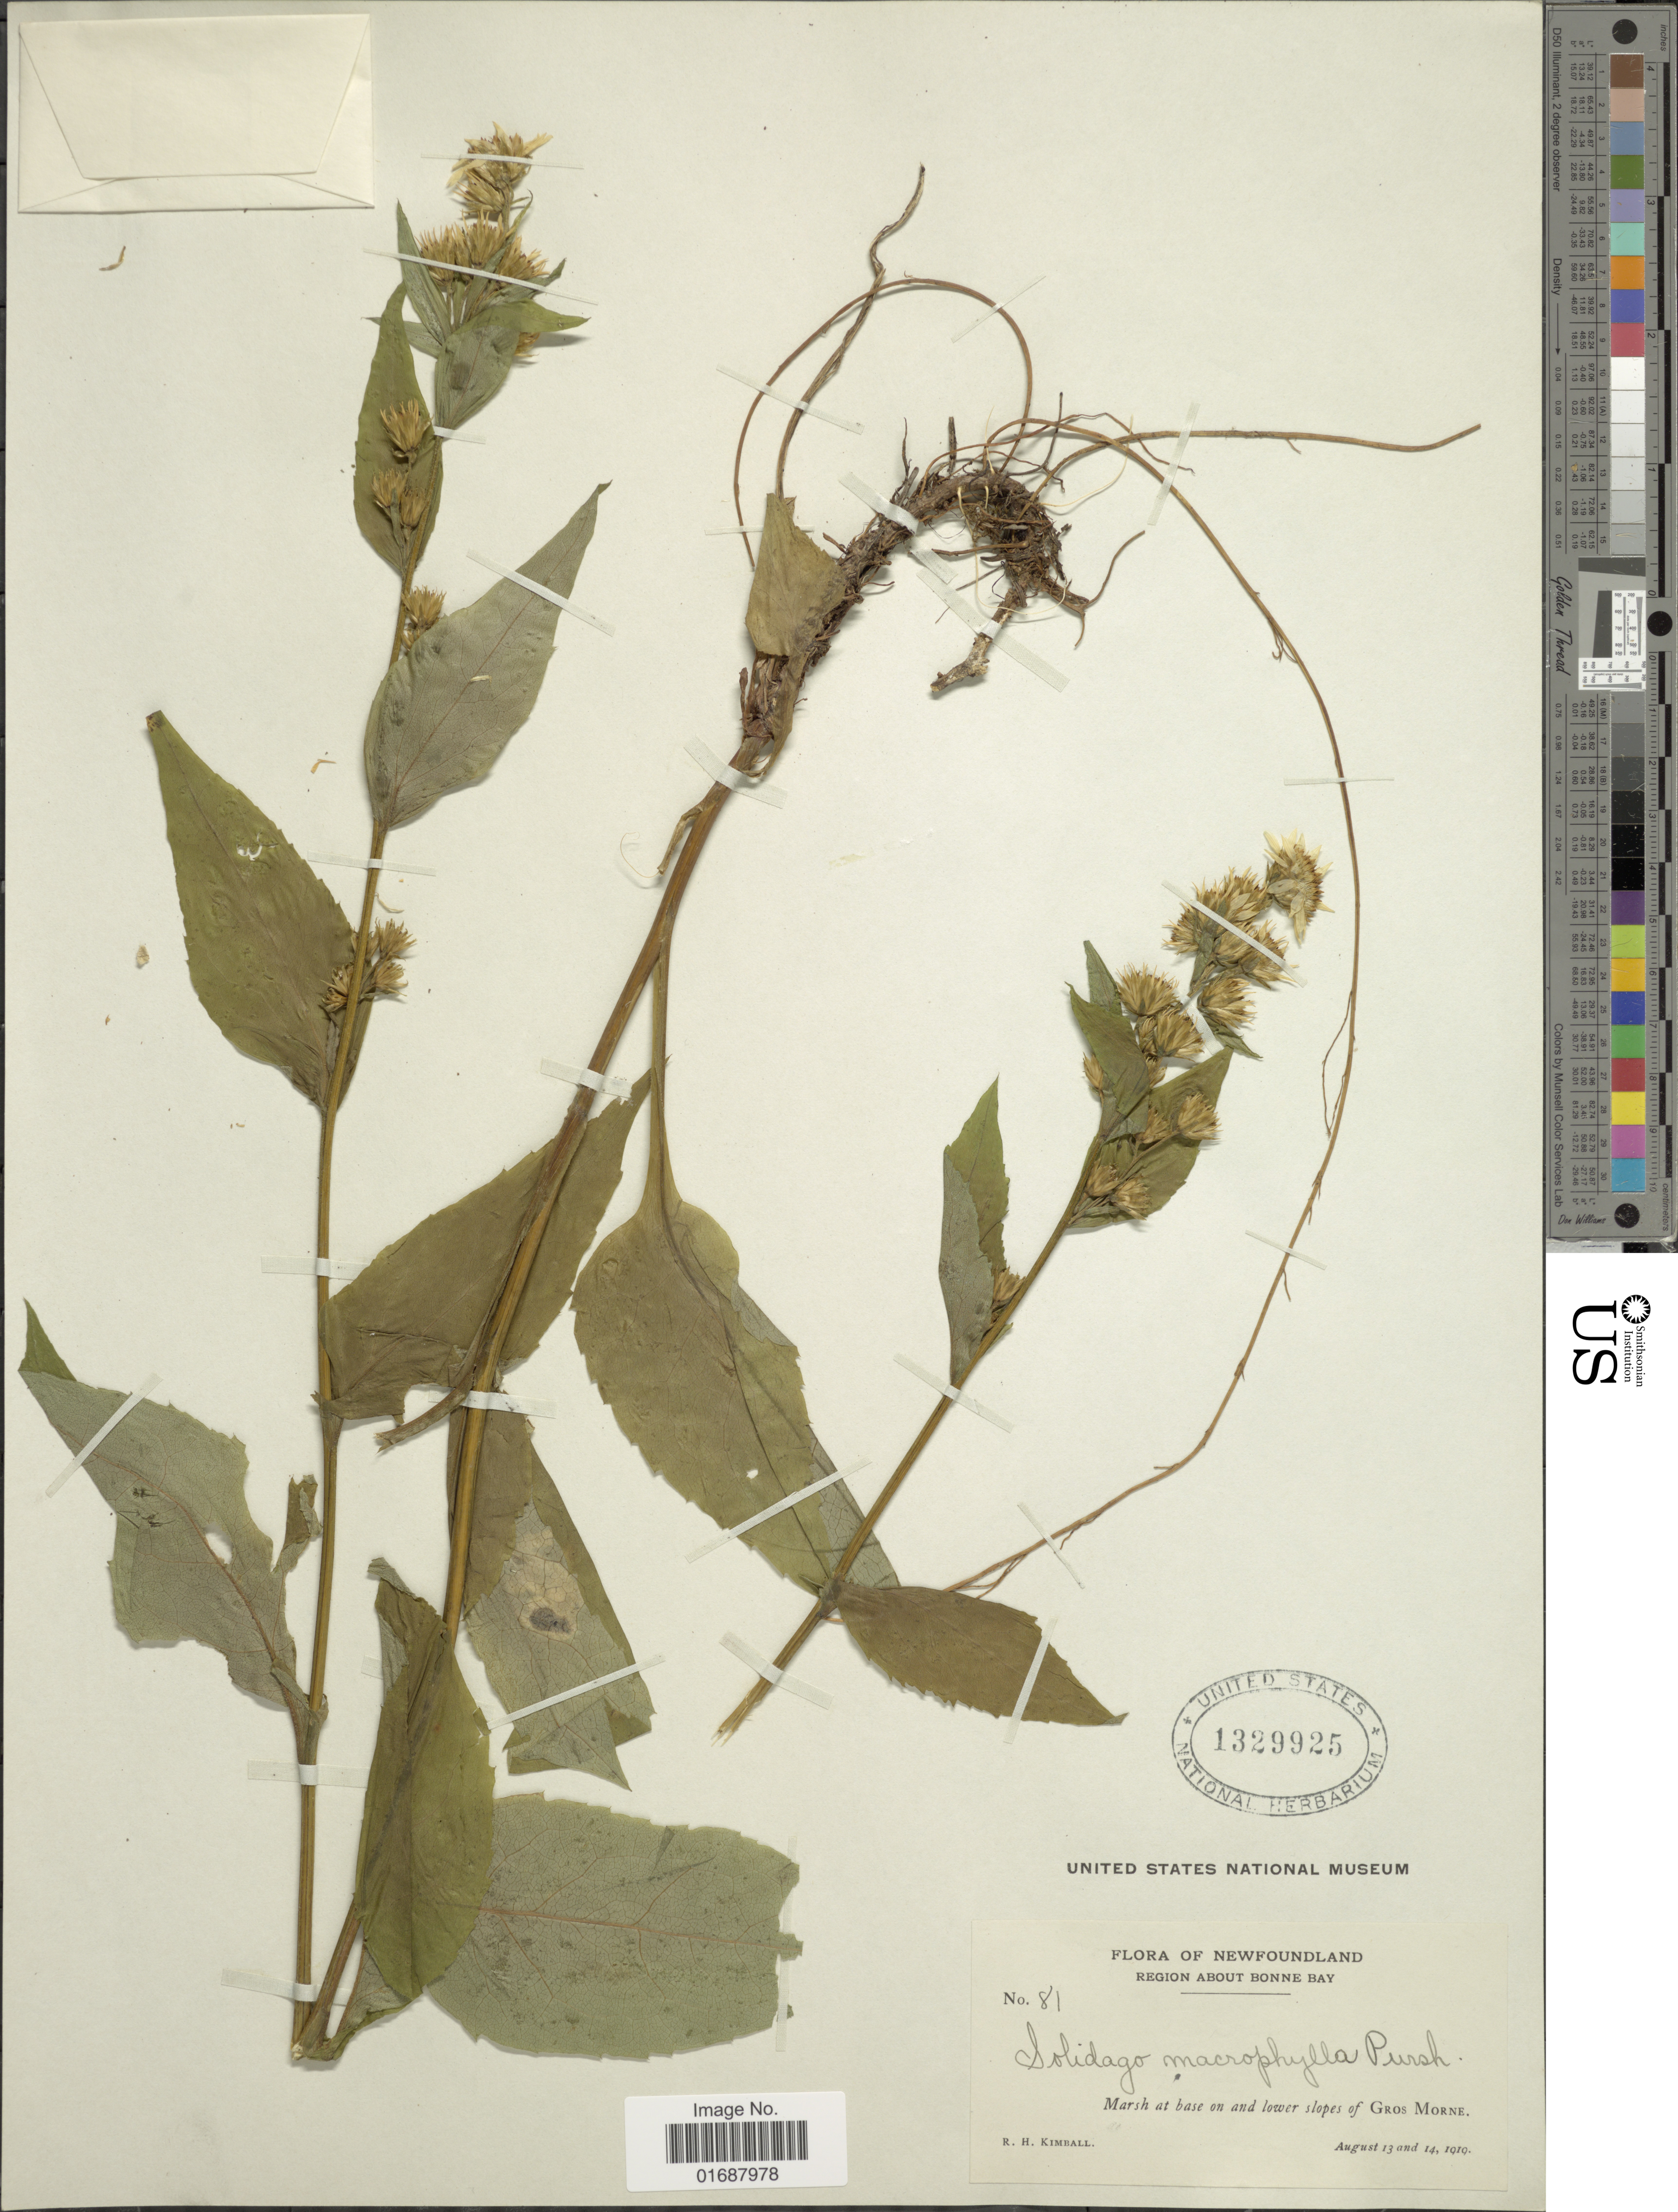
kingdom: Plantae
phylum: Tracheophyta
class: Magnoliopsida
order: Asterales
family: Asteraceae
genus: Solidago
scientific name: Solidago macrophylla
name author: Banks ex Pursh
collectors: R. Kimball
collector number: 81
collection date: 1919-08-13/1919-08-14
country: Canada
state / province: Newfoundland and Labrador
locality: Region About Bonne Bay, Marsh at base on and lower slopes of Gros Morne.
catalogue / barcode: US 1329925